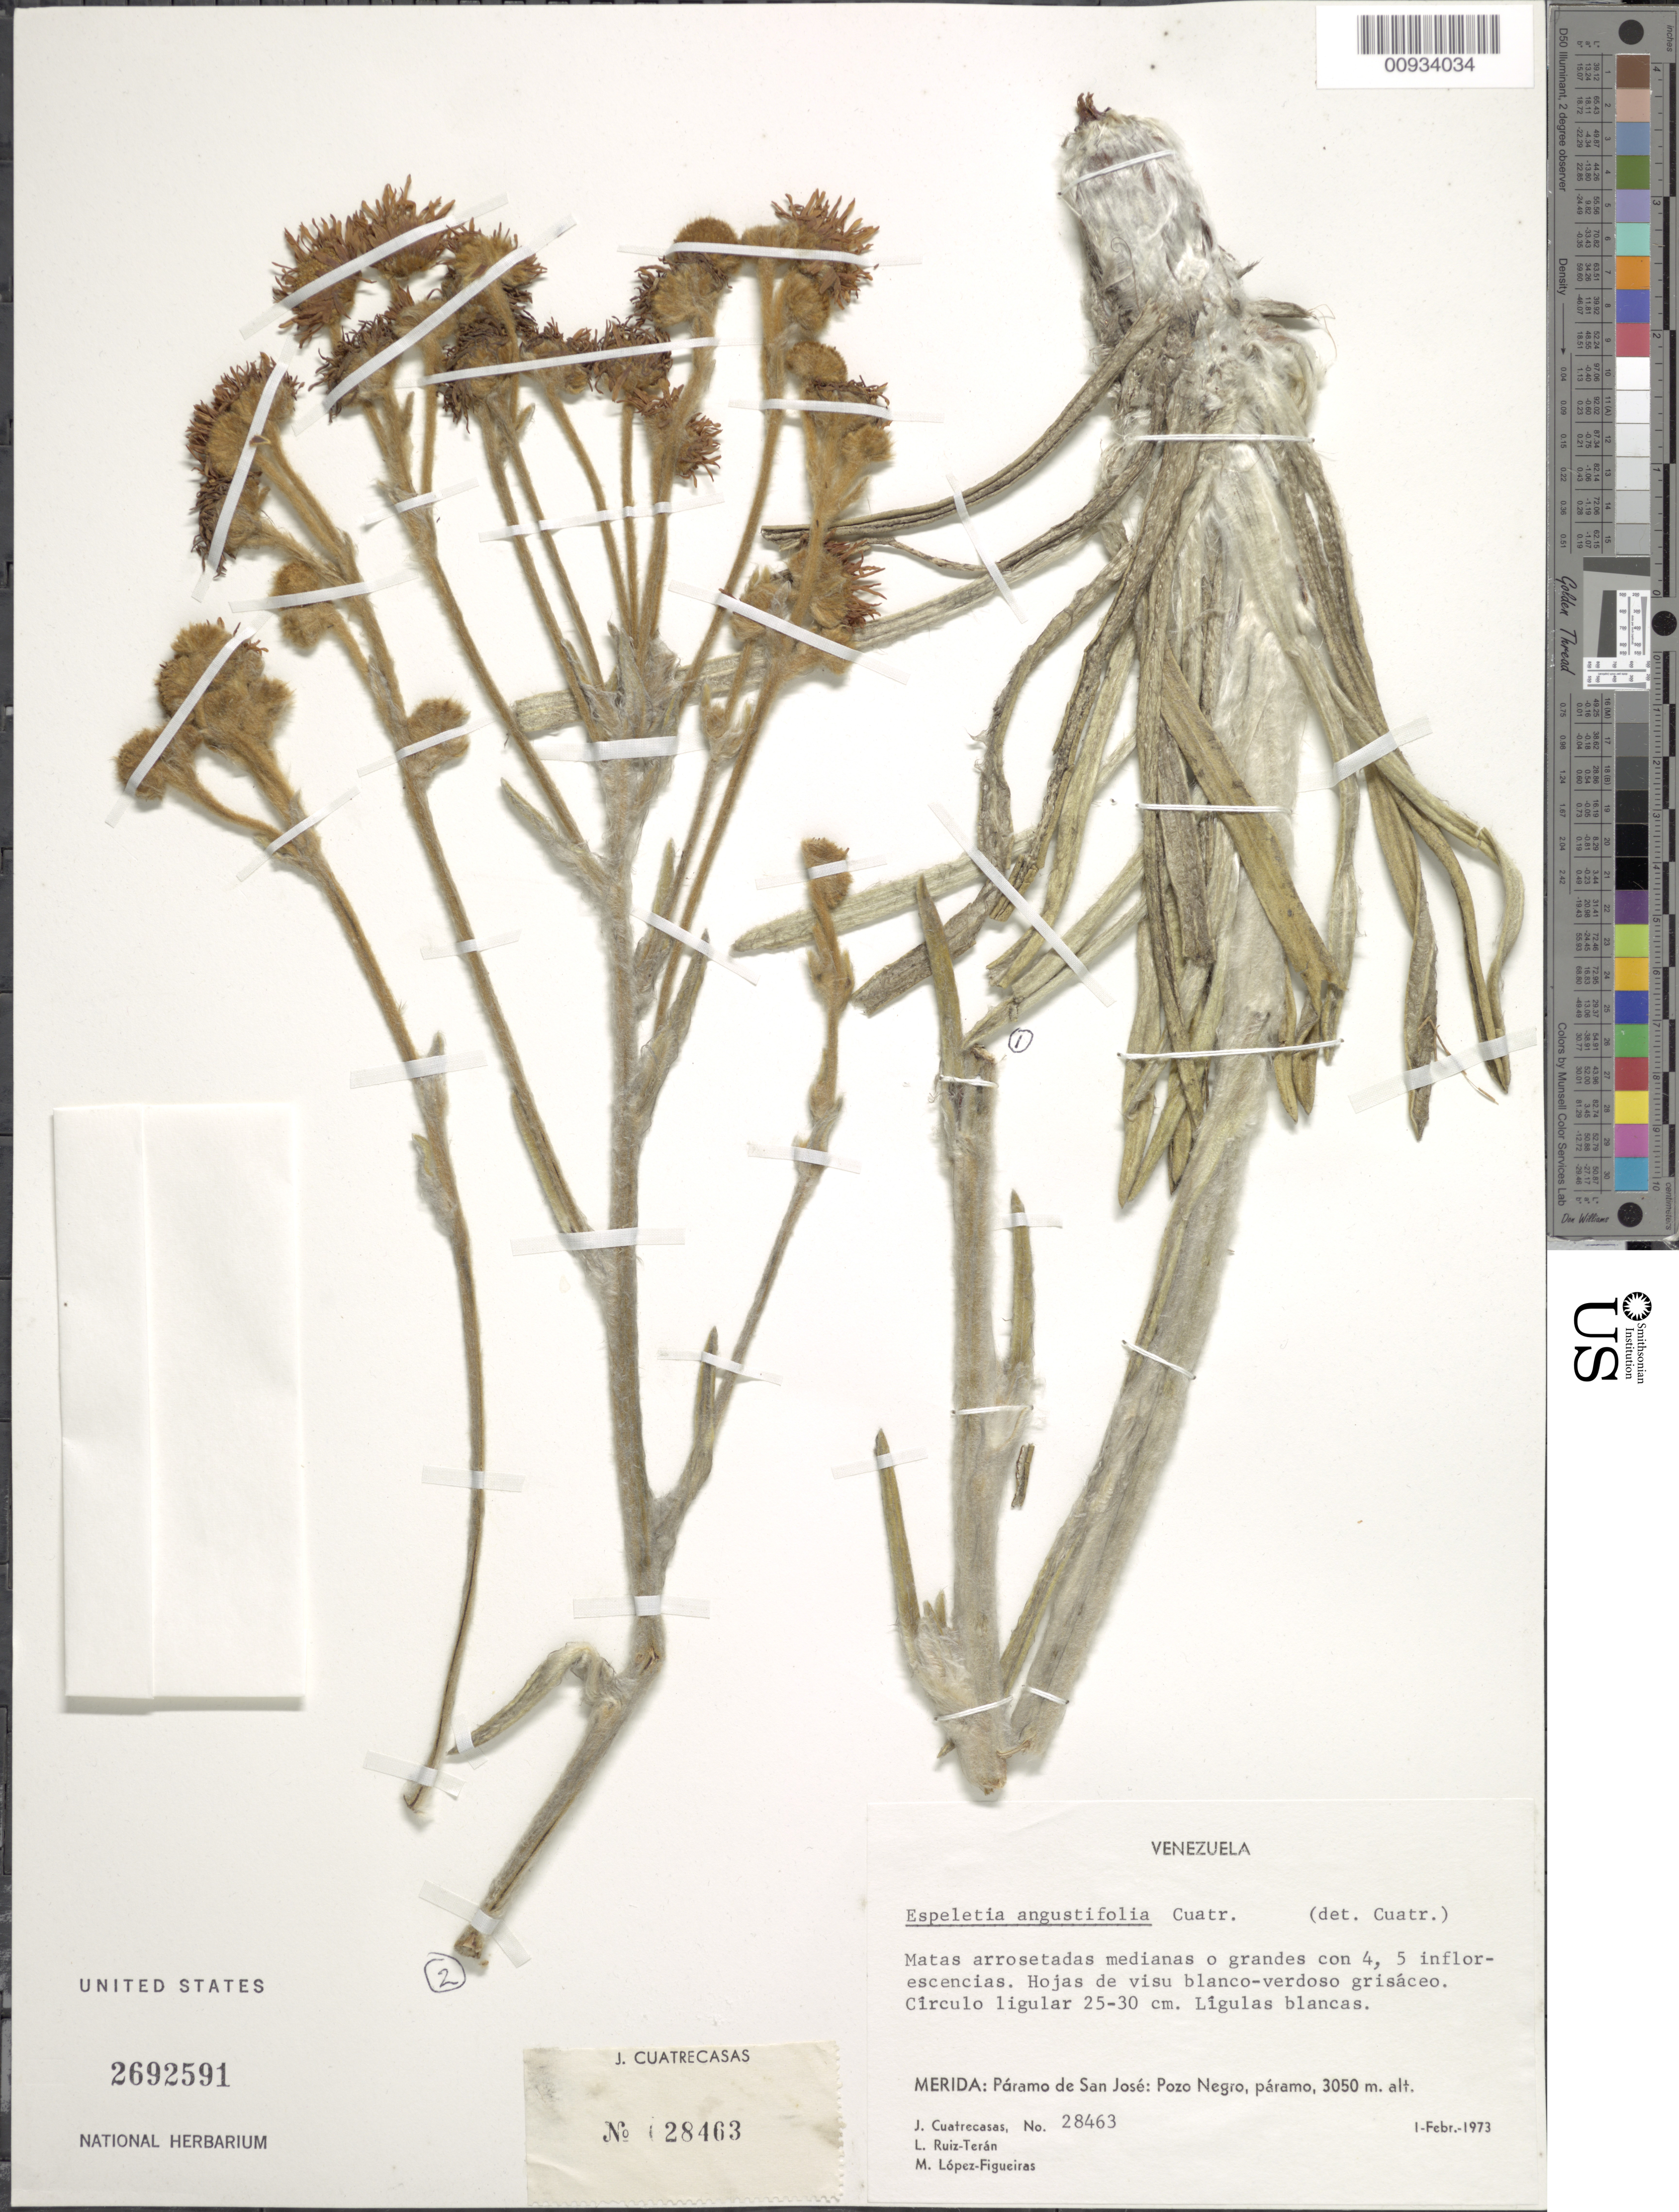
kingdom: Plantae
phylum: Tracheophyta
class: Magnoliopsida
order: Asterales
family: Asteraceae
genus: Espeletiopsis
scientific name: Espeletiopsis angustifolia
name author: (Cuatrec.) Cuatrec.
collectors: J. Cuatrecasas, L. E. Ruíz-Terán & M. López Figueiras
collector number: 28463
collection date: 1973-02-01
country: Venezuela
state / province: Mérida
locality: Paramo de San Jose, Pozo Negro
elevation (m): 3050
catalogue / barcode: US 2692591